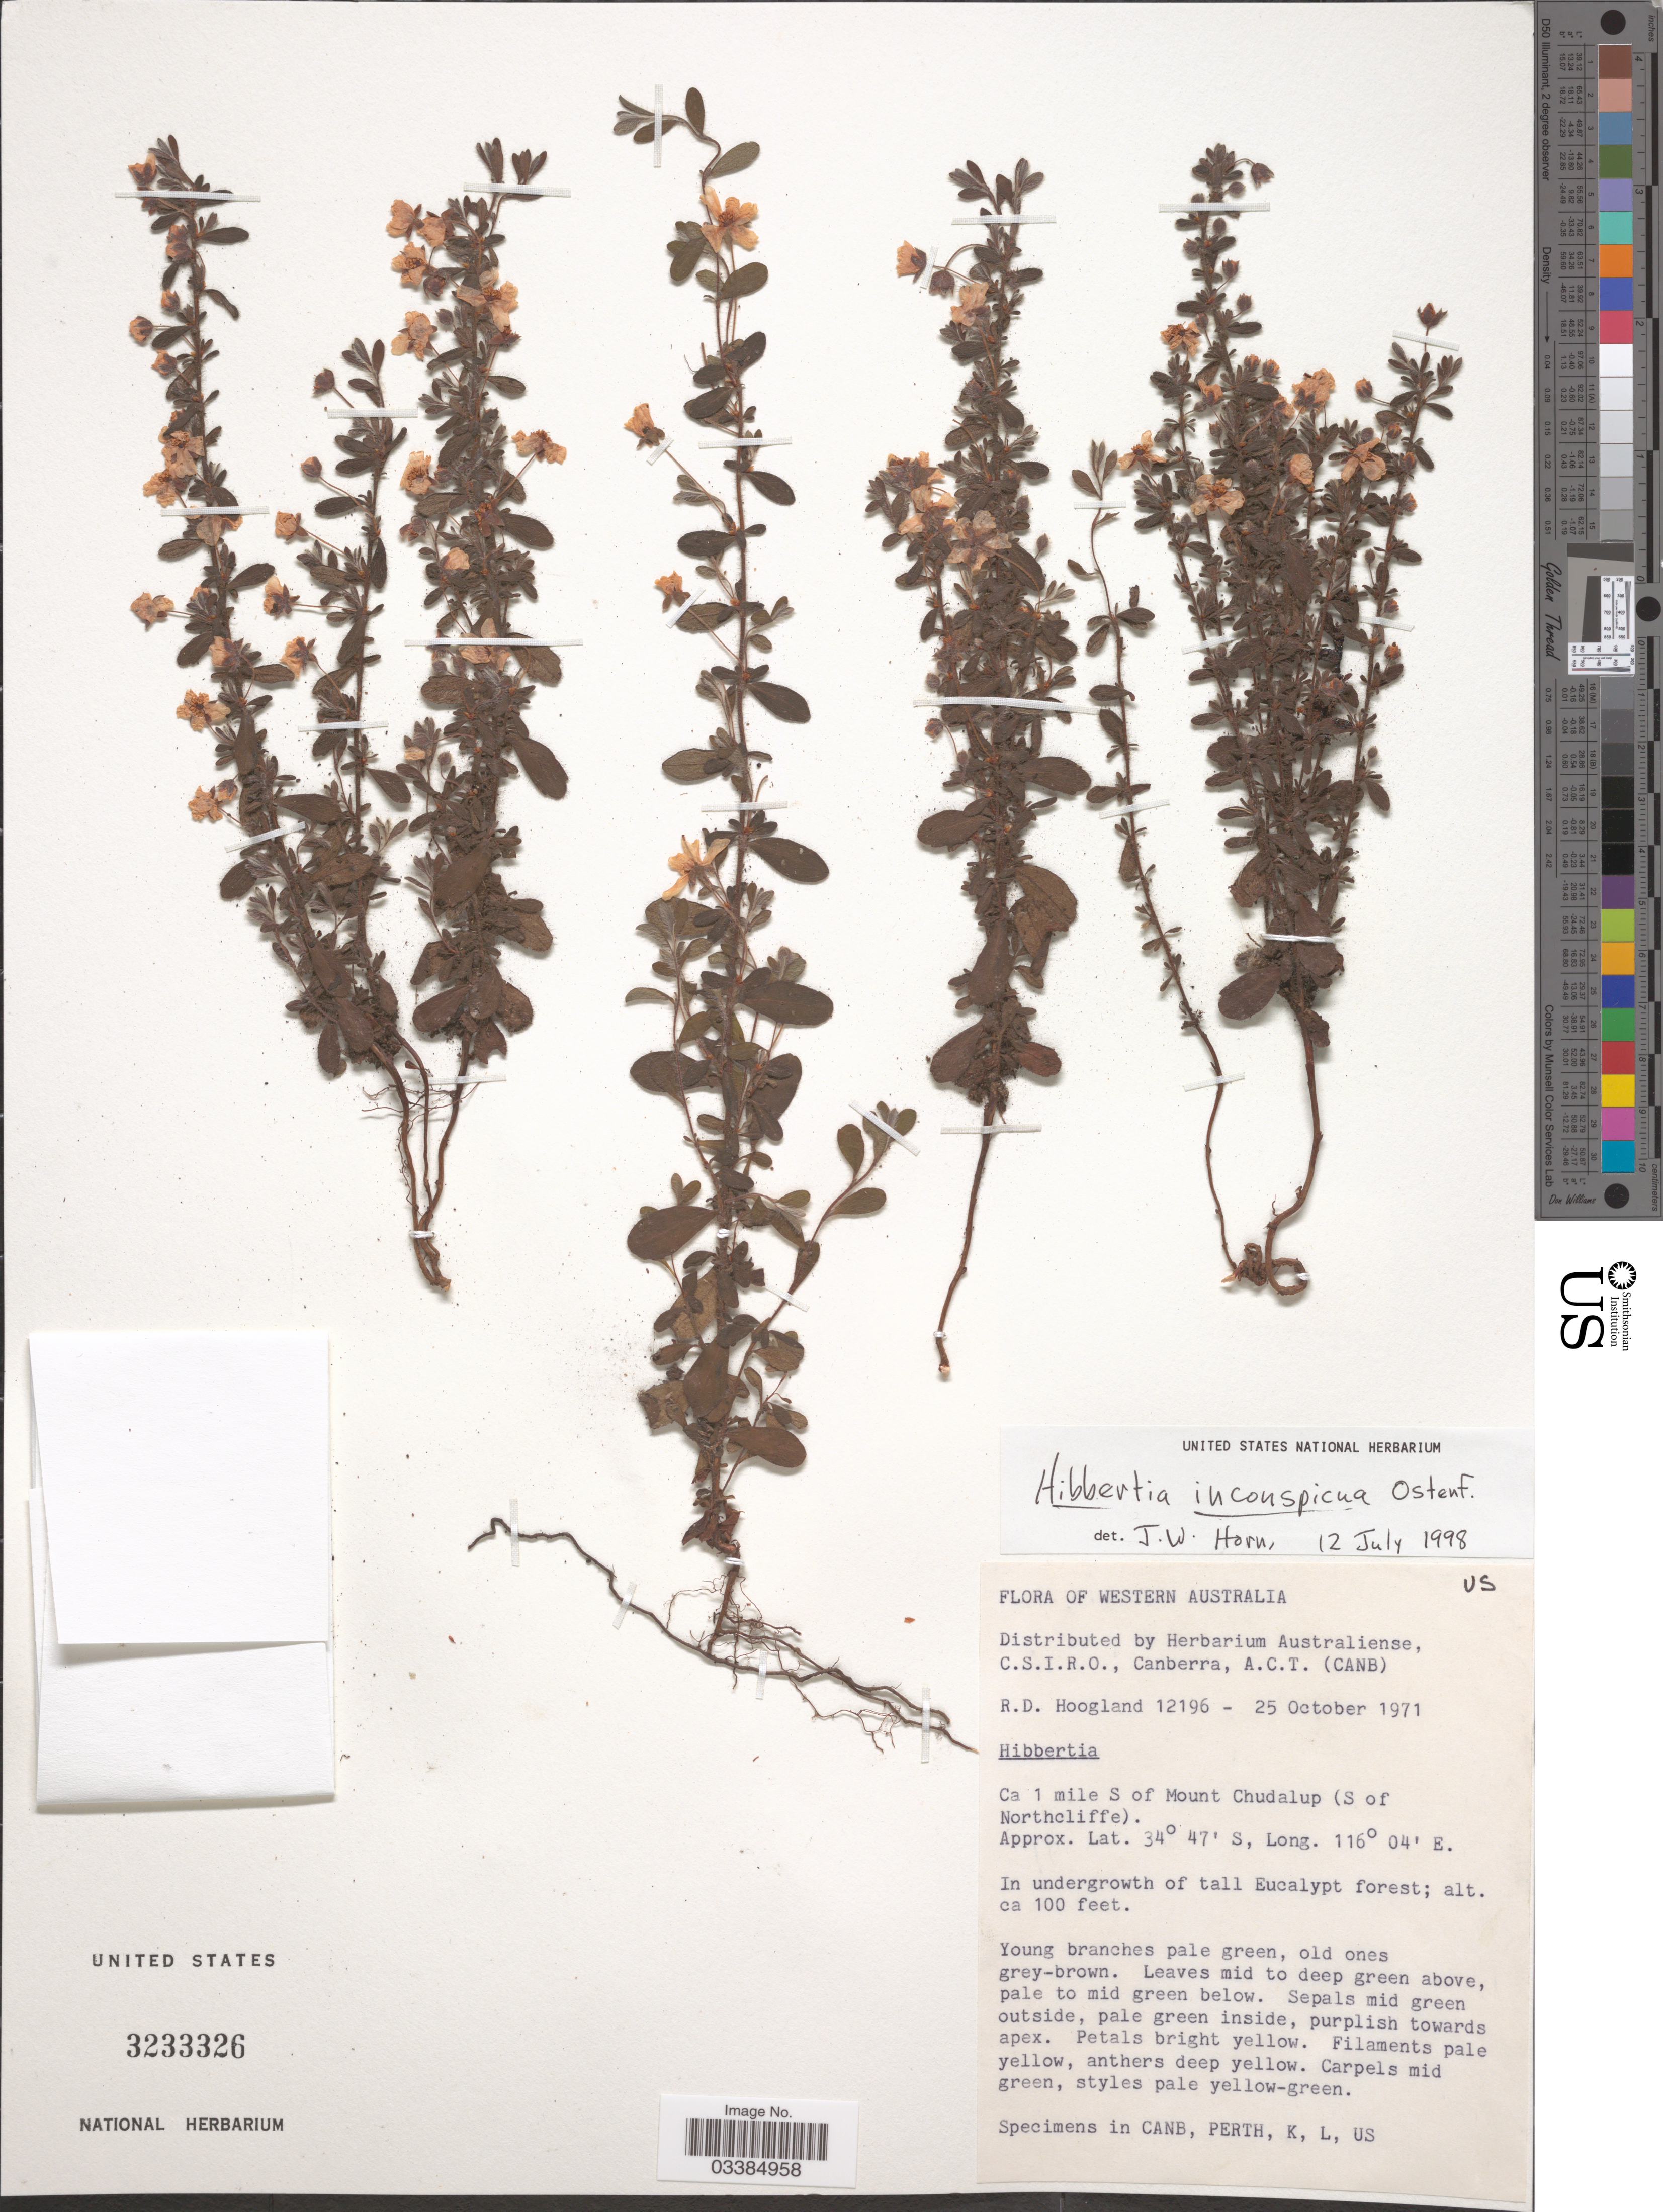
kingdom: Plantae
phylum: Tracheophyta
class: Magnoliopsida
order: Dilleniales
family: Dilleniaceae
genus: Hibbertia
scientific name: Hibbertia inconspicua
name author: Ostenf.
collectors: R. D. Hoogland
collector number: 12196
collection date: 1971-10-25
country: Australia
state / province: Western Australia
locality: Ca 1 mile S of Mount Chudalup (S of Northcliffe).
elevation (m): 30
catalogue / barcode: US 3233326